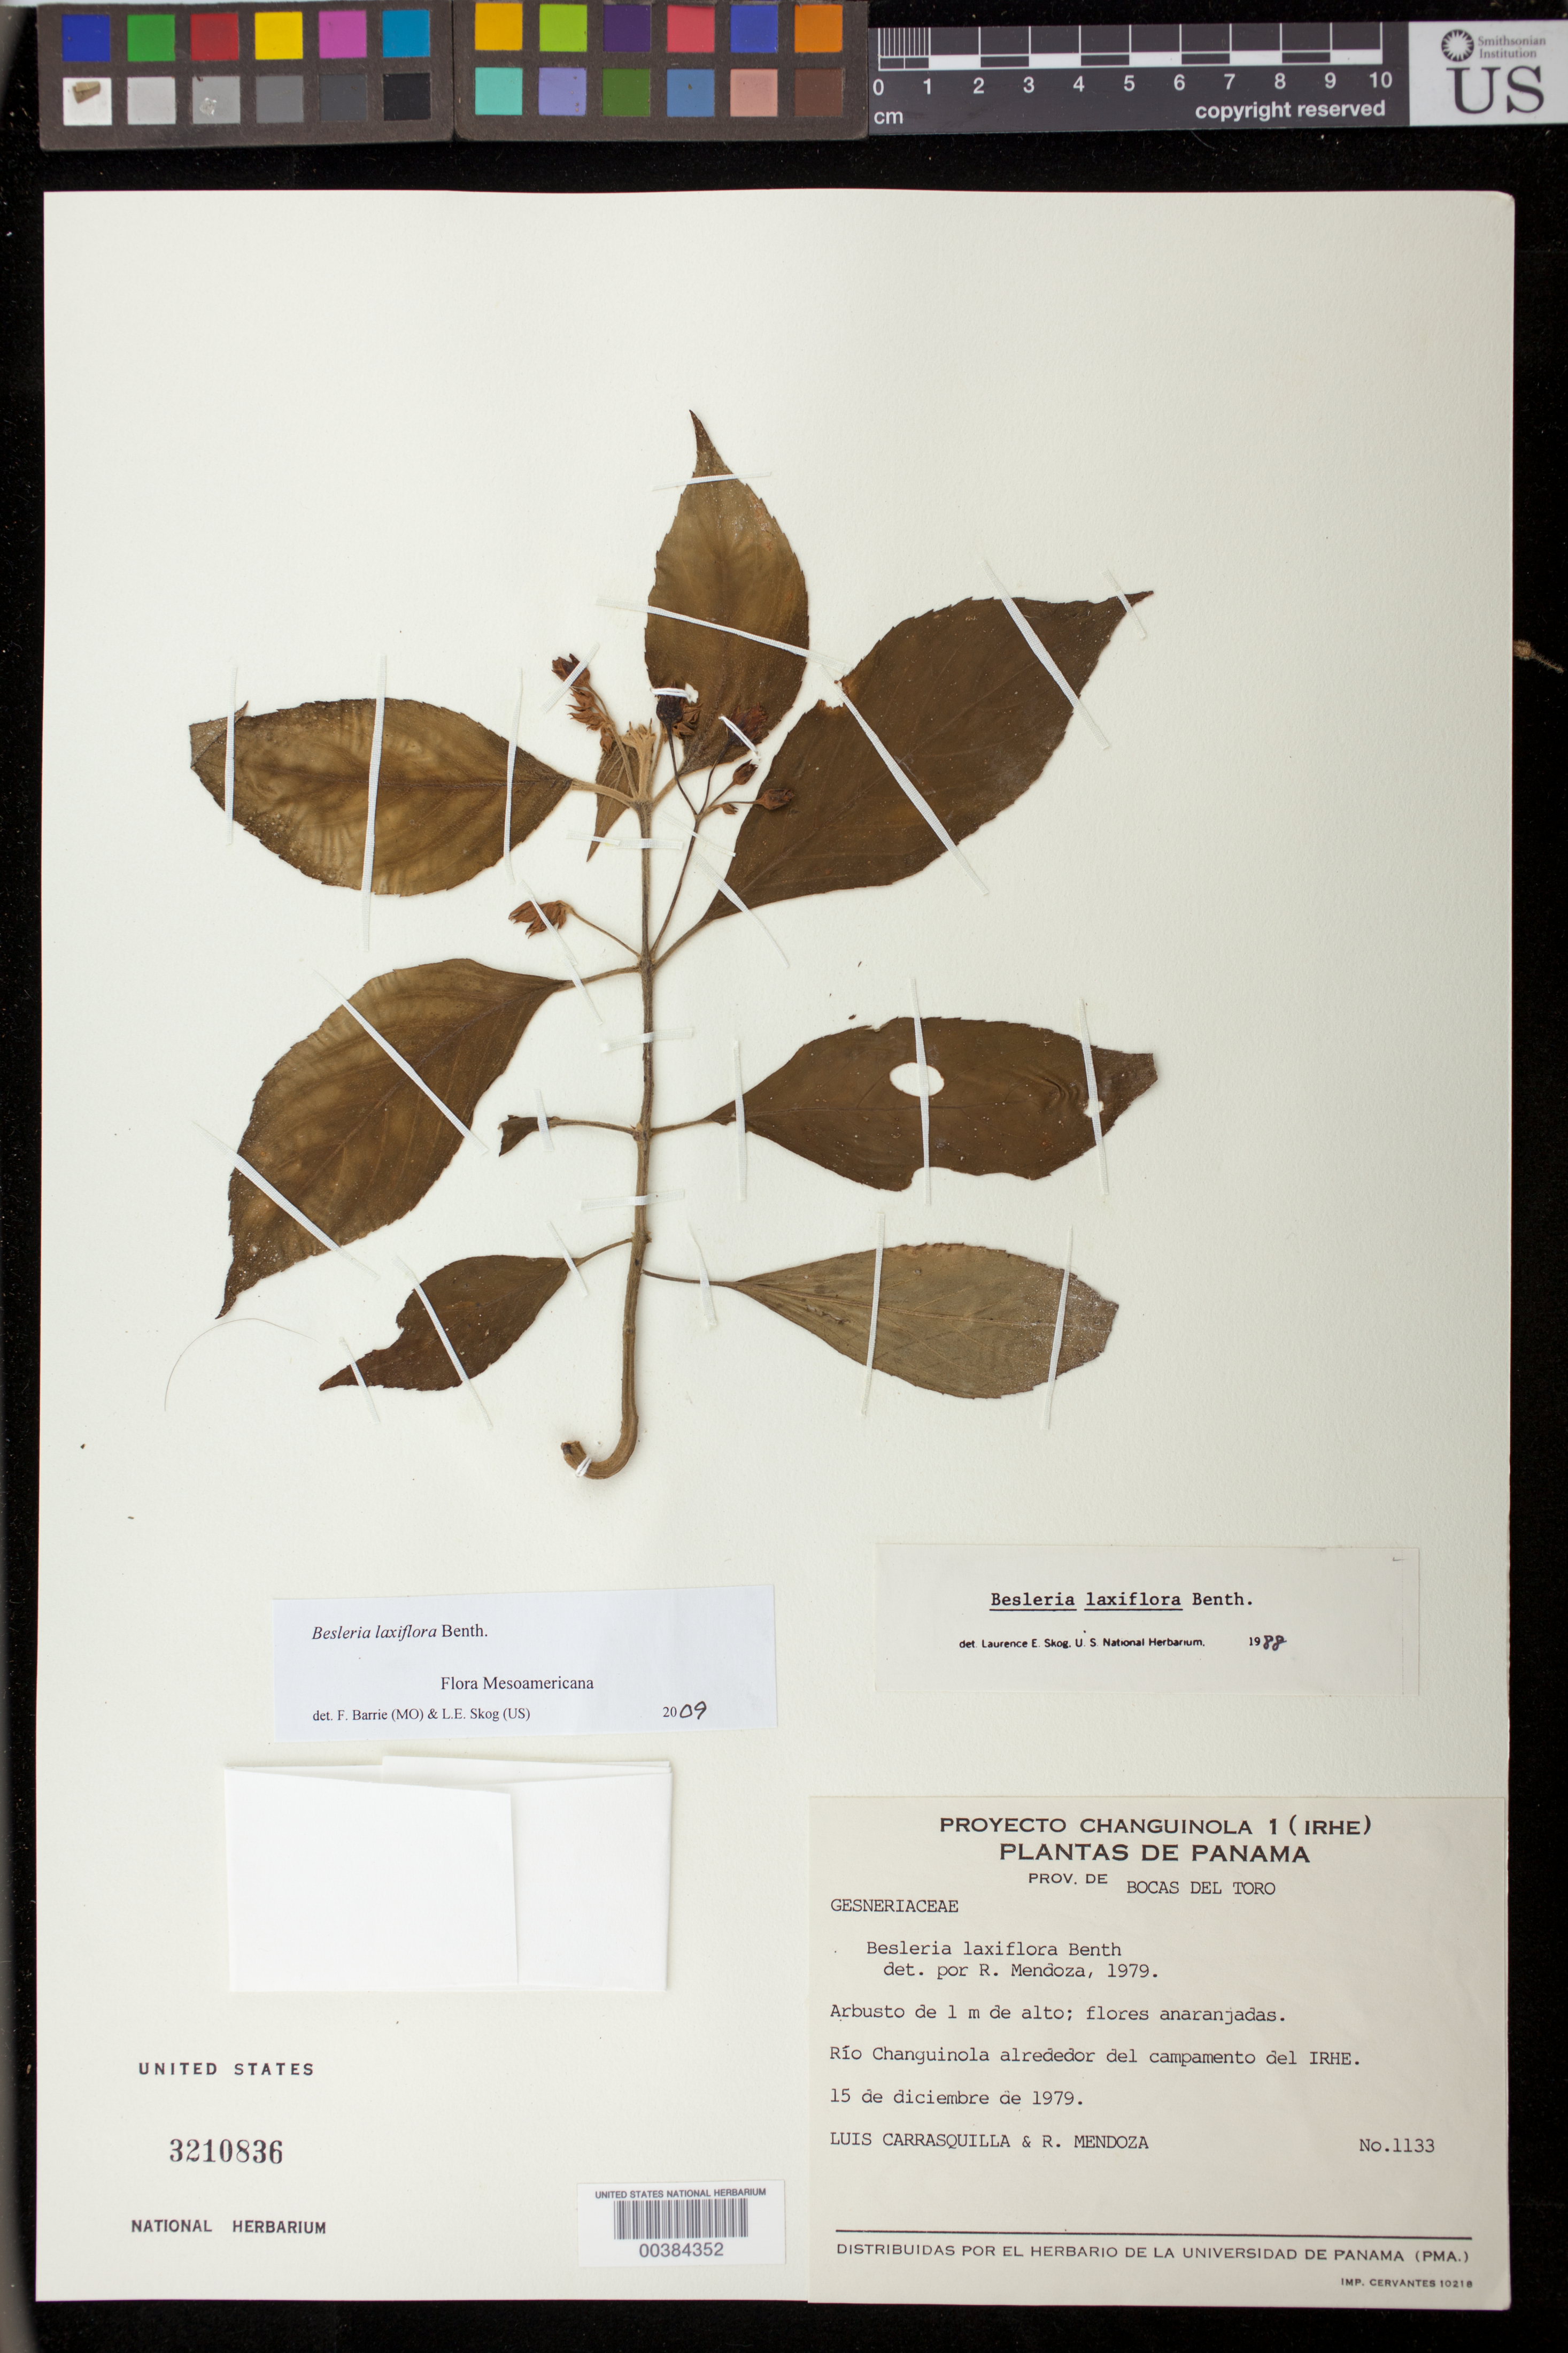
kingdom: Plantae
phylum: Tracheophyta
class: Magnoliopsida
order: Lamiales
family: Gesneriaceae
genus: Besleria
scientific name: Besleria laxiflora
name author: Benth.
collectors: L. Carrasquilla & R. Mendoza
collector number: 1133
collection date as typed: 15 Dec 1979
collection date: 1979-12-15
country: Panama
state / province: Bocas del Toro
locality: Rio Changuinola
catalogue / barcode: US 3210836